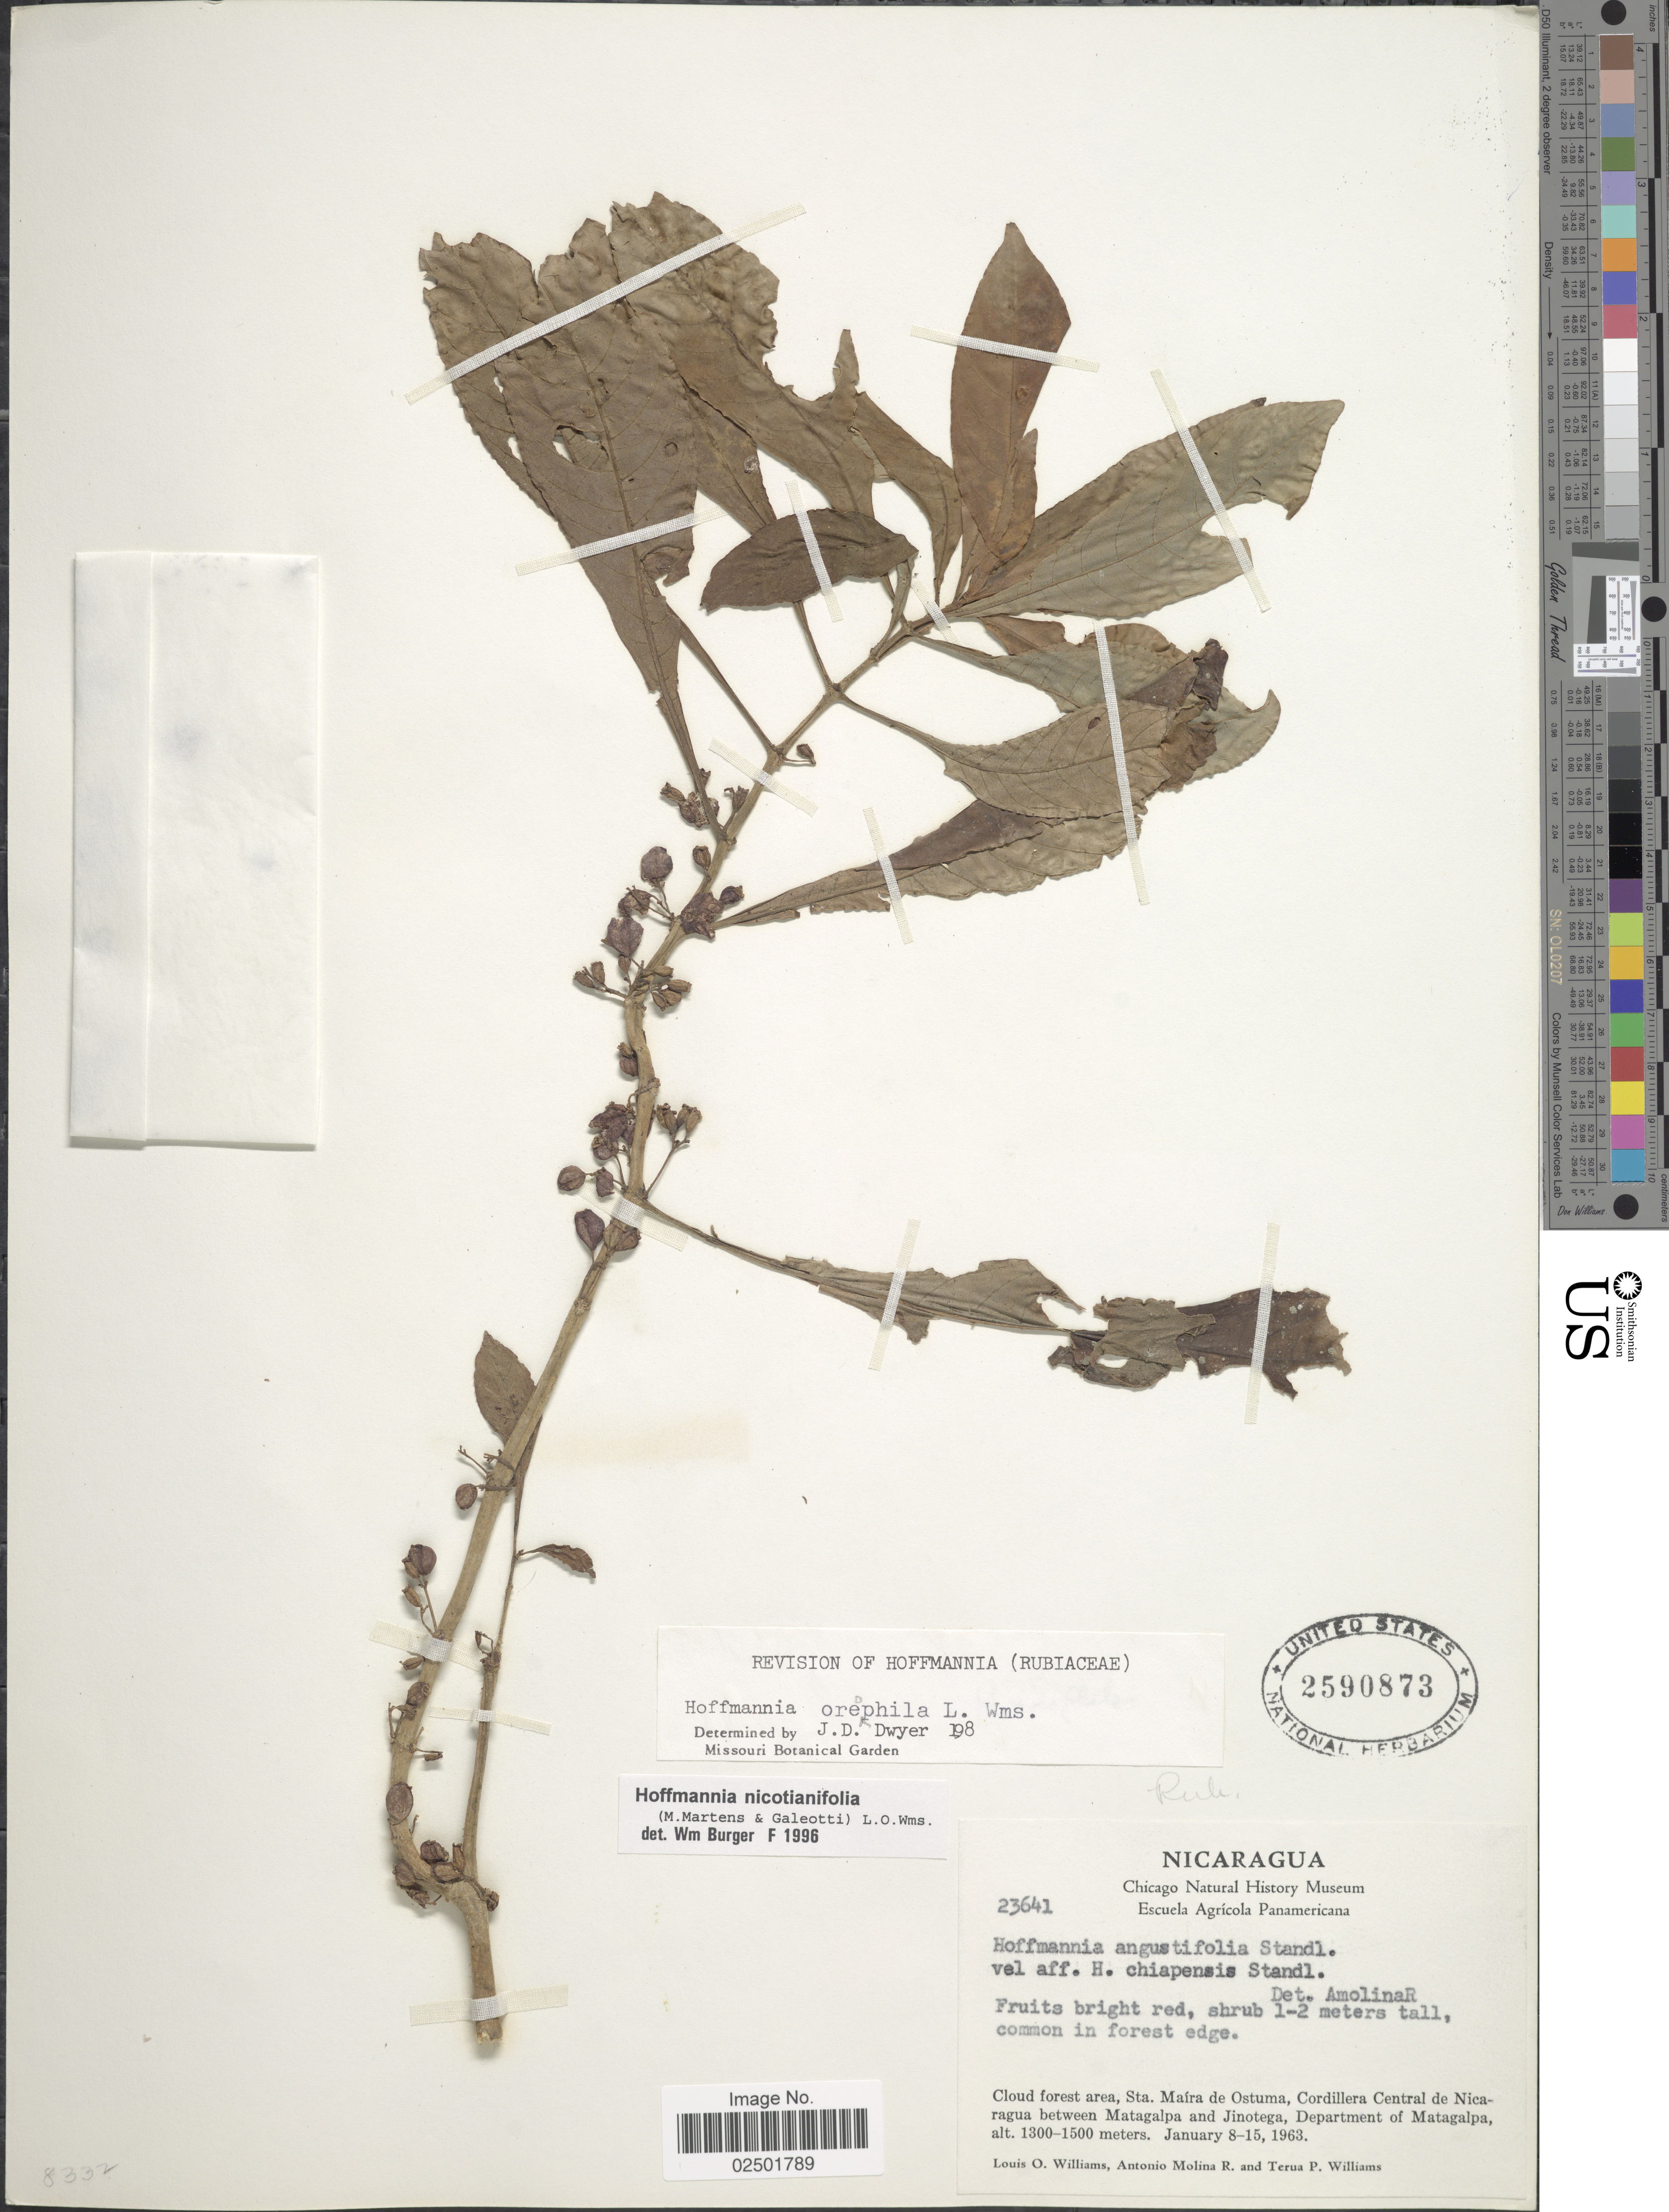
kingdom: Plantae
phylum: Tracheophyta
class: Magnoliopsida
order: Gentianales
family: Rubiaceae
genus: Hoffmannia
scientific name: Hoffmannia nicotianifolia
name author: (M. Martens & Galeoti) L.O. Williams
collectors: L. O. Williams, A. Molina R. & T. P. Williams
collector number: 23641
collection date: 1963-01-08/1963-01-15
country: Nicaragua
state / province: Matagalpa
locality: Sta Maíra de Ostuma, Cordillera Central de Nicaragua between Matagalpa and Jinotega, Department of Matagalpa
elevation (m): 1300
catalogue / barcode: US 2590873